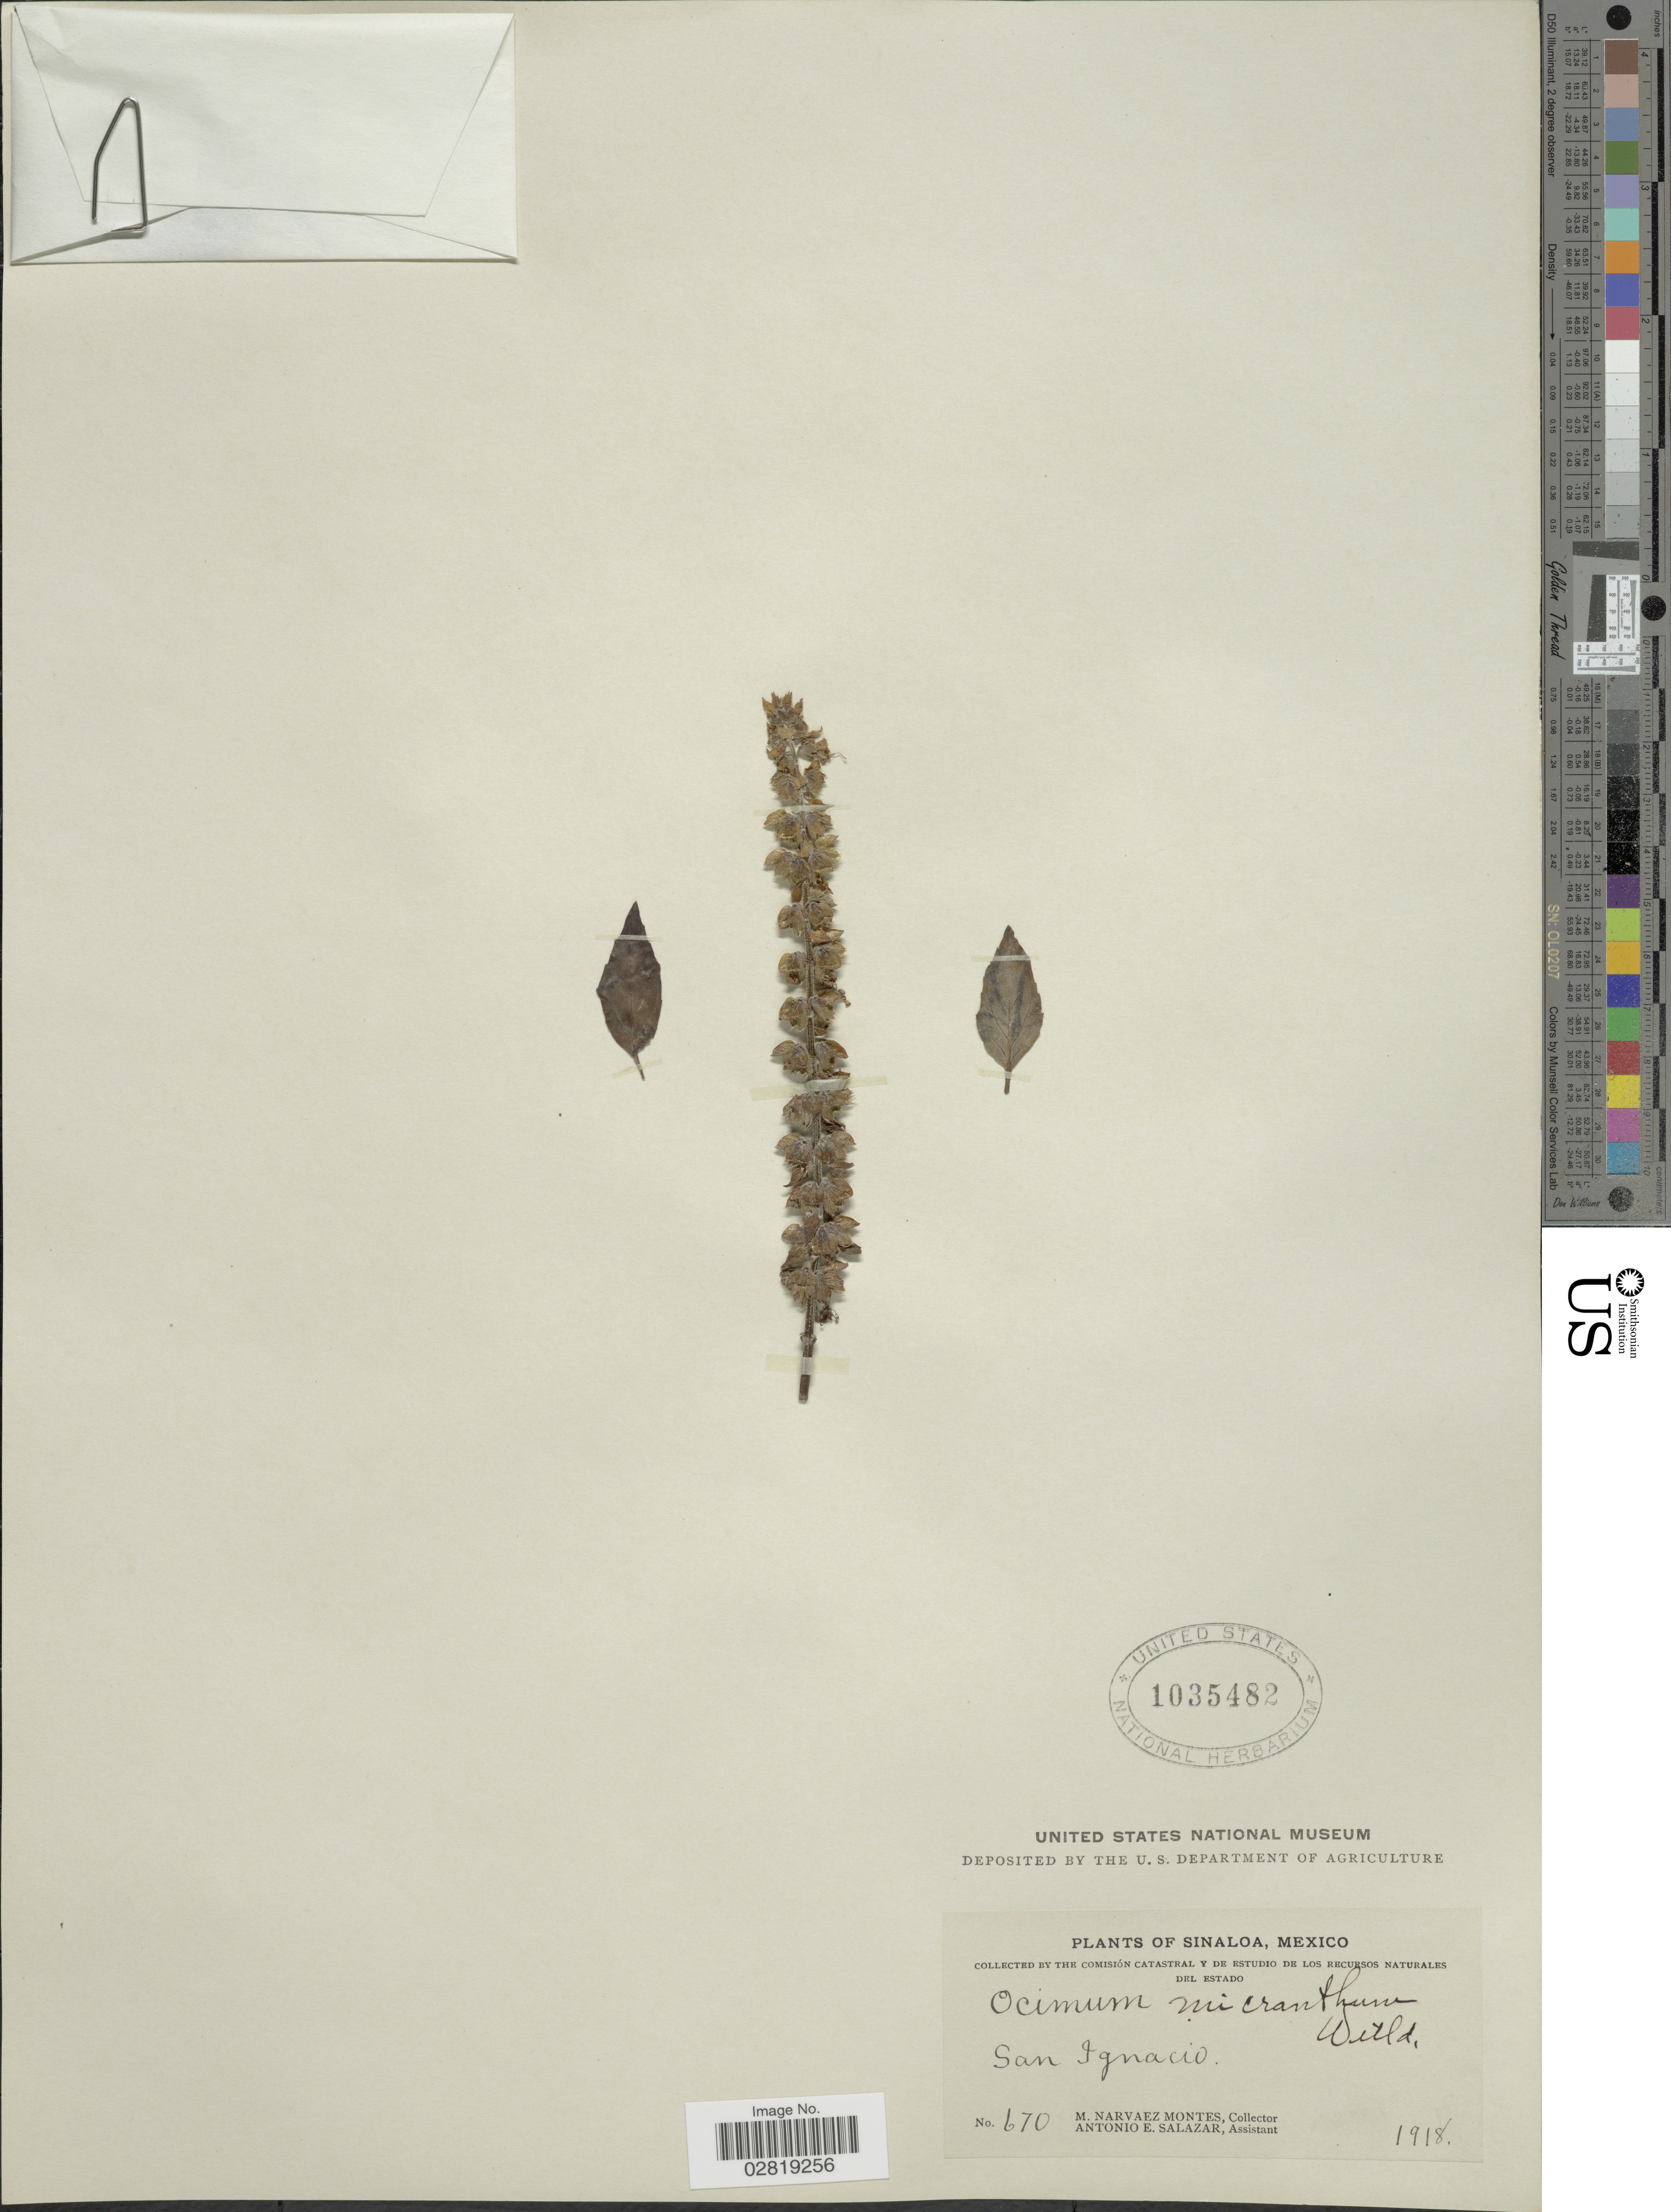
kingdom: Plantae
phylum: Tracheophyta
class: Magnoliopsida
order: Lamiales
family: Lamiaceae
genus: Ocimum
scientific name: Ocimum campechianum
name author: Mill.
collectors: M. Narvaez-Montes & A. E. Salazar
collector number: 670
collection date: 1918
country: Mexico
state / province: Sinaloa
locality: San Ignacio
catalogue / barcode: US 1035482